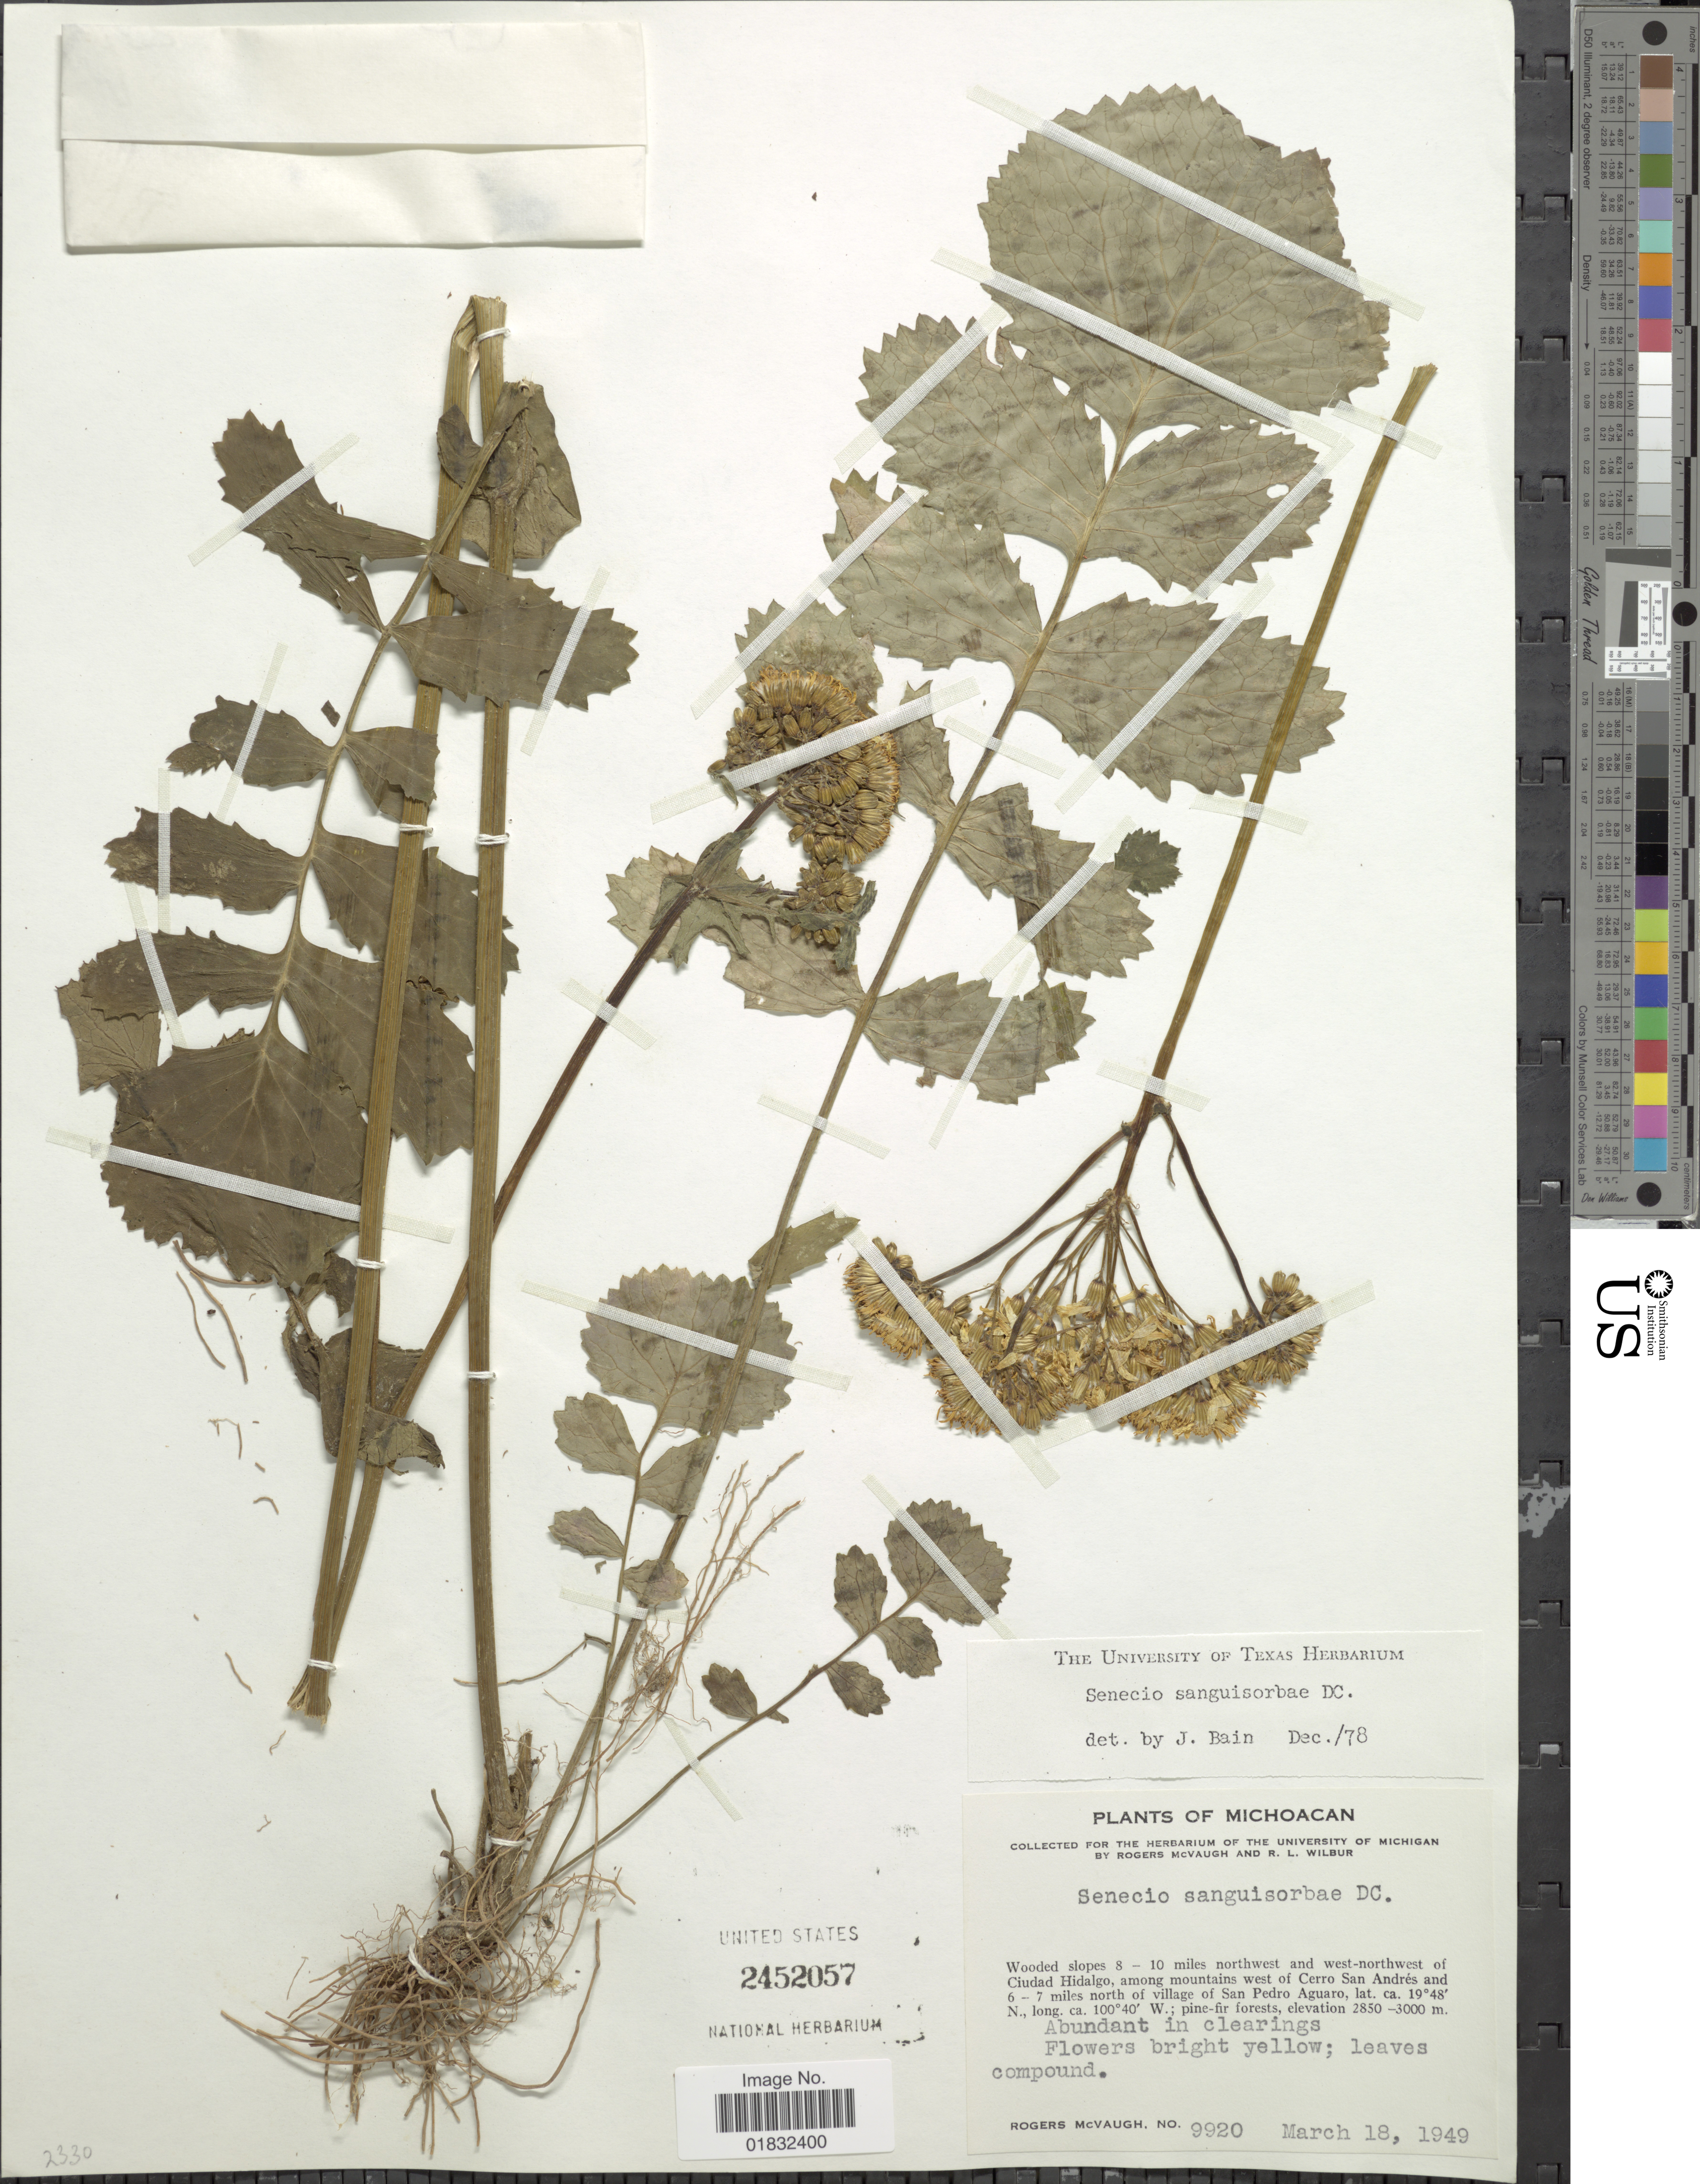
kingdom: Plantae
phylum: Tracheophyta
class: Magnoliopsida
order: Asterales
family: Asteraceae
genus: Packera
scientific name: Packera sanguisorbae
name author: (DC.) C. Jeffrey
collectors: R. McVaugh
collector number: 9920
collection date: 1949-03-18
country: Mexico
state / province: Michoacán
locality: Wooded slopes 8-10 miles northwest and west-northwest of Ciudad Hidalgo, among mountains west of Cerro San Andrés and 6-7 miles north of village of San Pedro Aguaro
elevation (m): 2850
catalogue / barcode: US 2452057